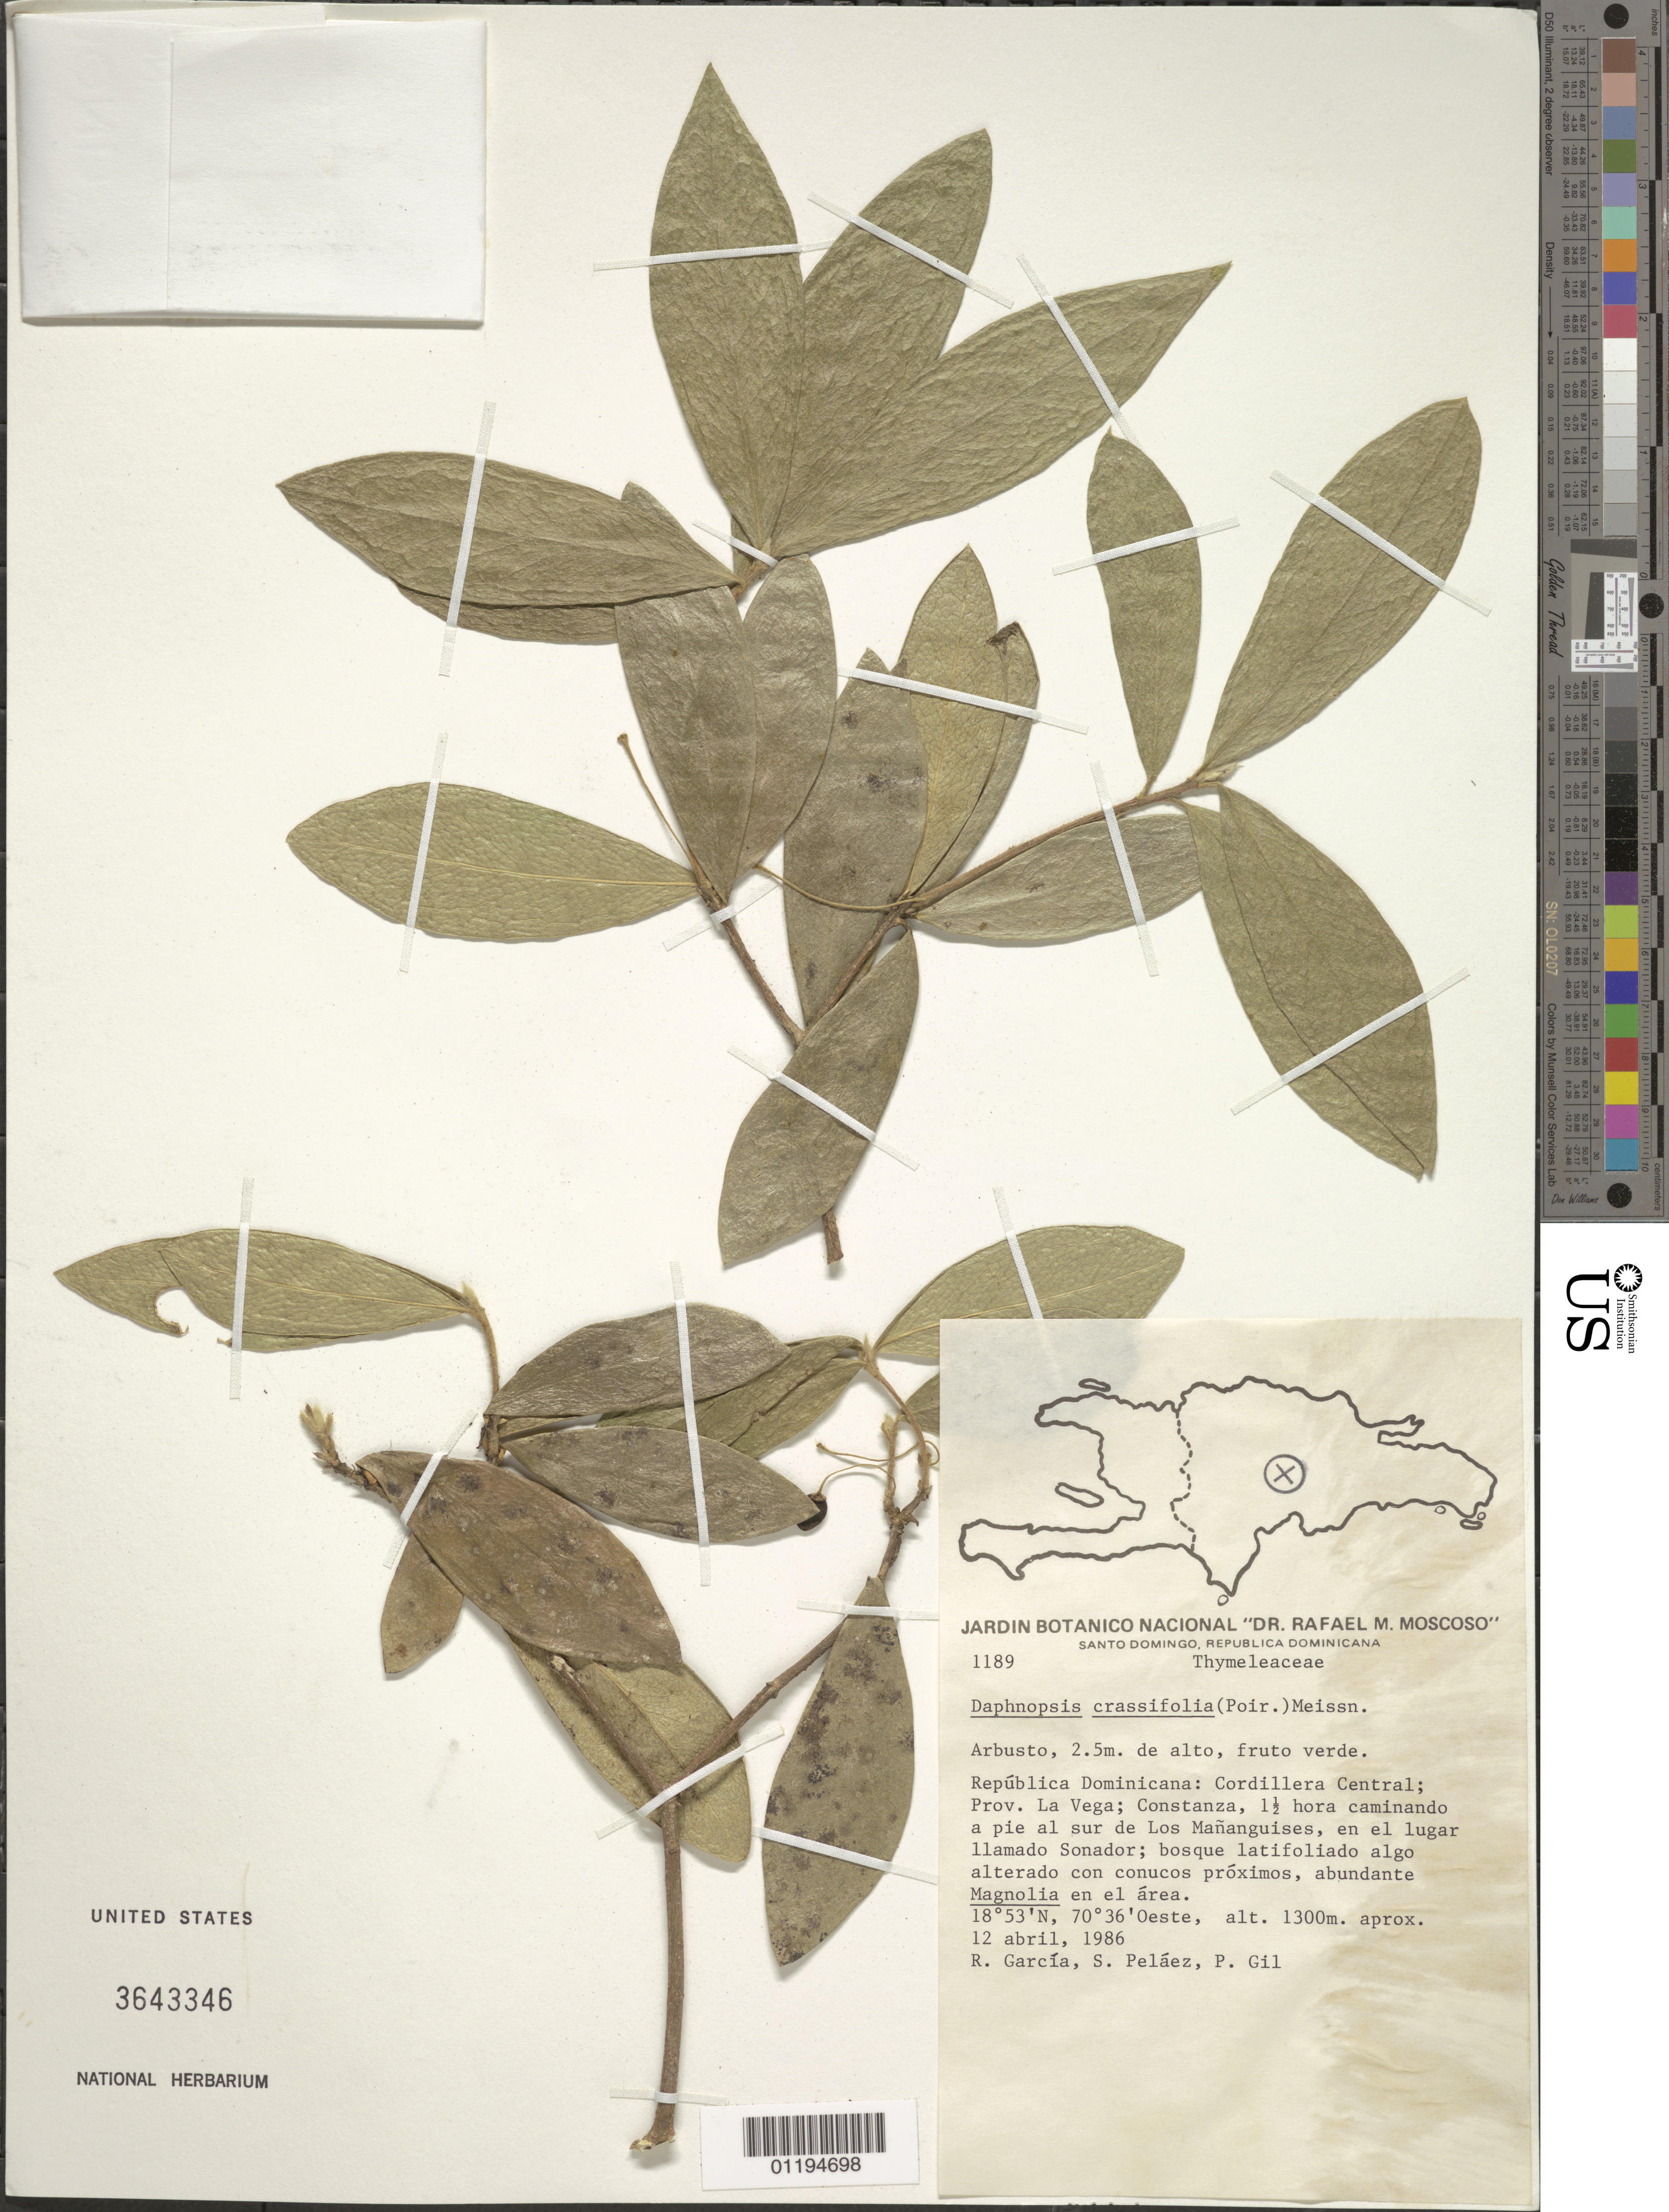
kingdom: Plantae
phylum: Tracheophyta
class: Magnoliopsida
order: Malvales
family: Thymelaeaceae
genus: Daphnopsis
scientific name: Daphnopsis crassifolia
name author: (Poir.) Meisn.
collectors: R. Garcia, S. Pelaez & P. Gil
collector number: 1189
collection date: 1986-04-12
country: Dominican Republic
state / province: La Vega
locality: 1.5 hour walk S to Los Mananguises in a place called Sonador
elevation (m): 1300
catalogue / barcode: US 3643346